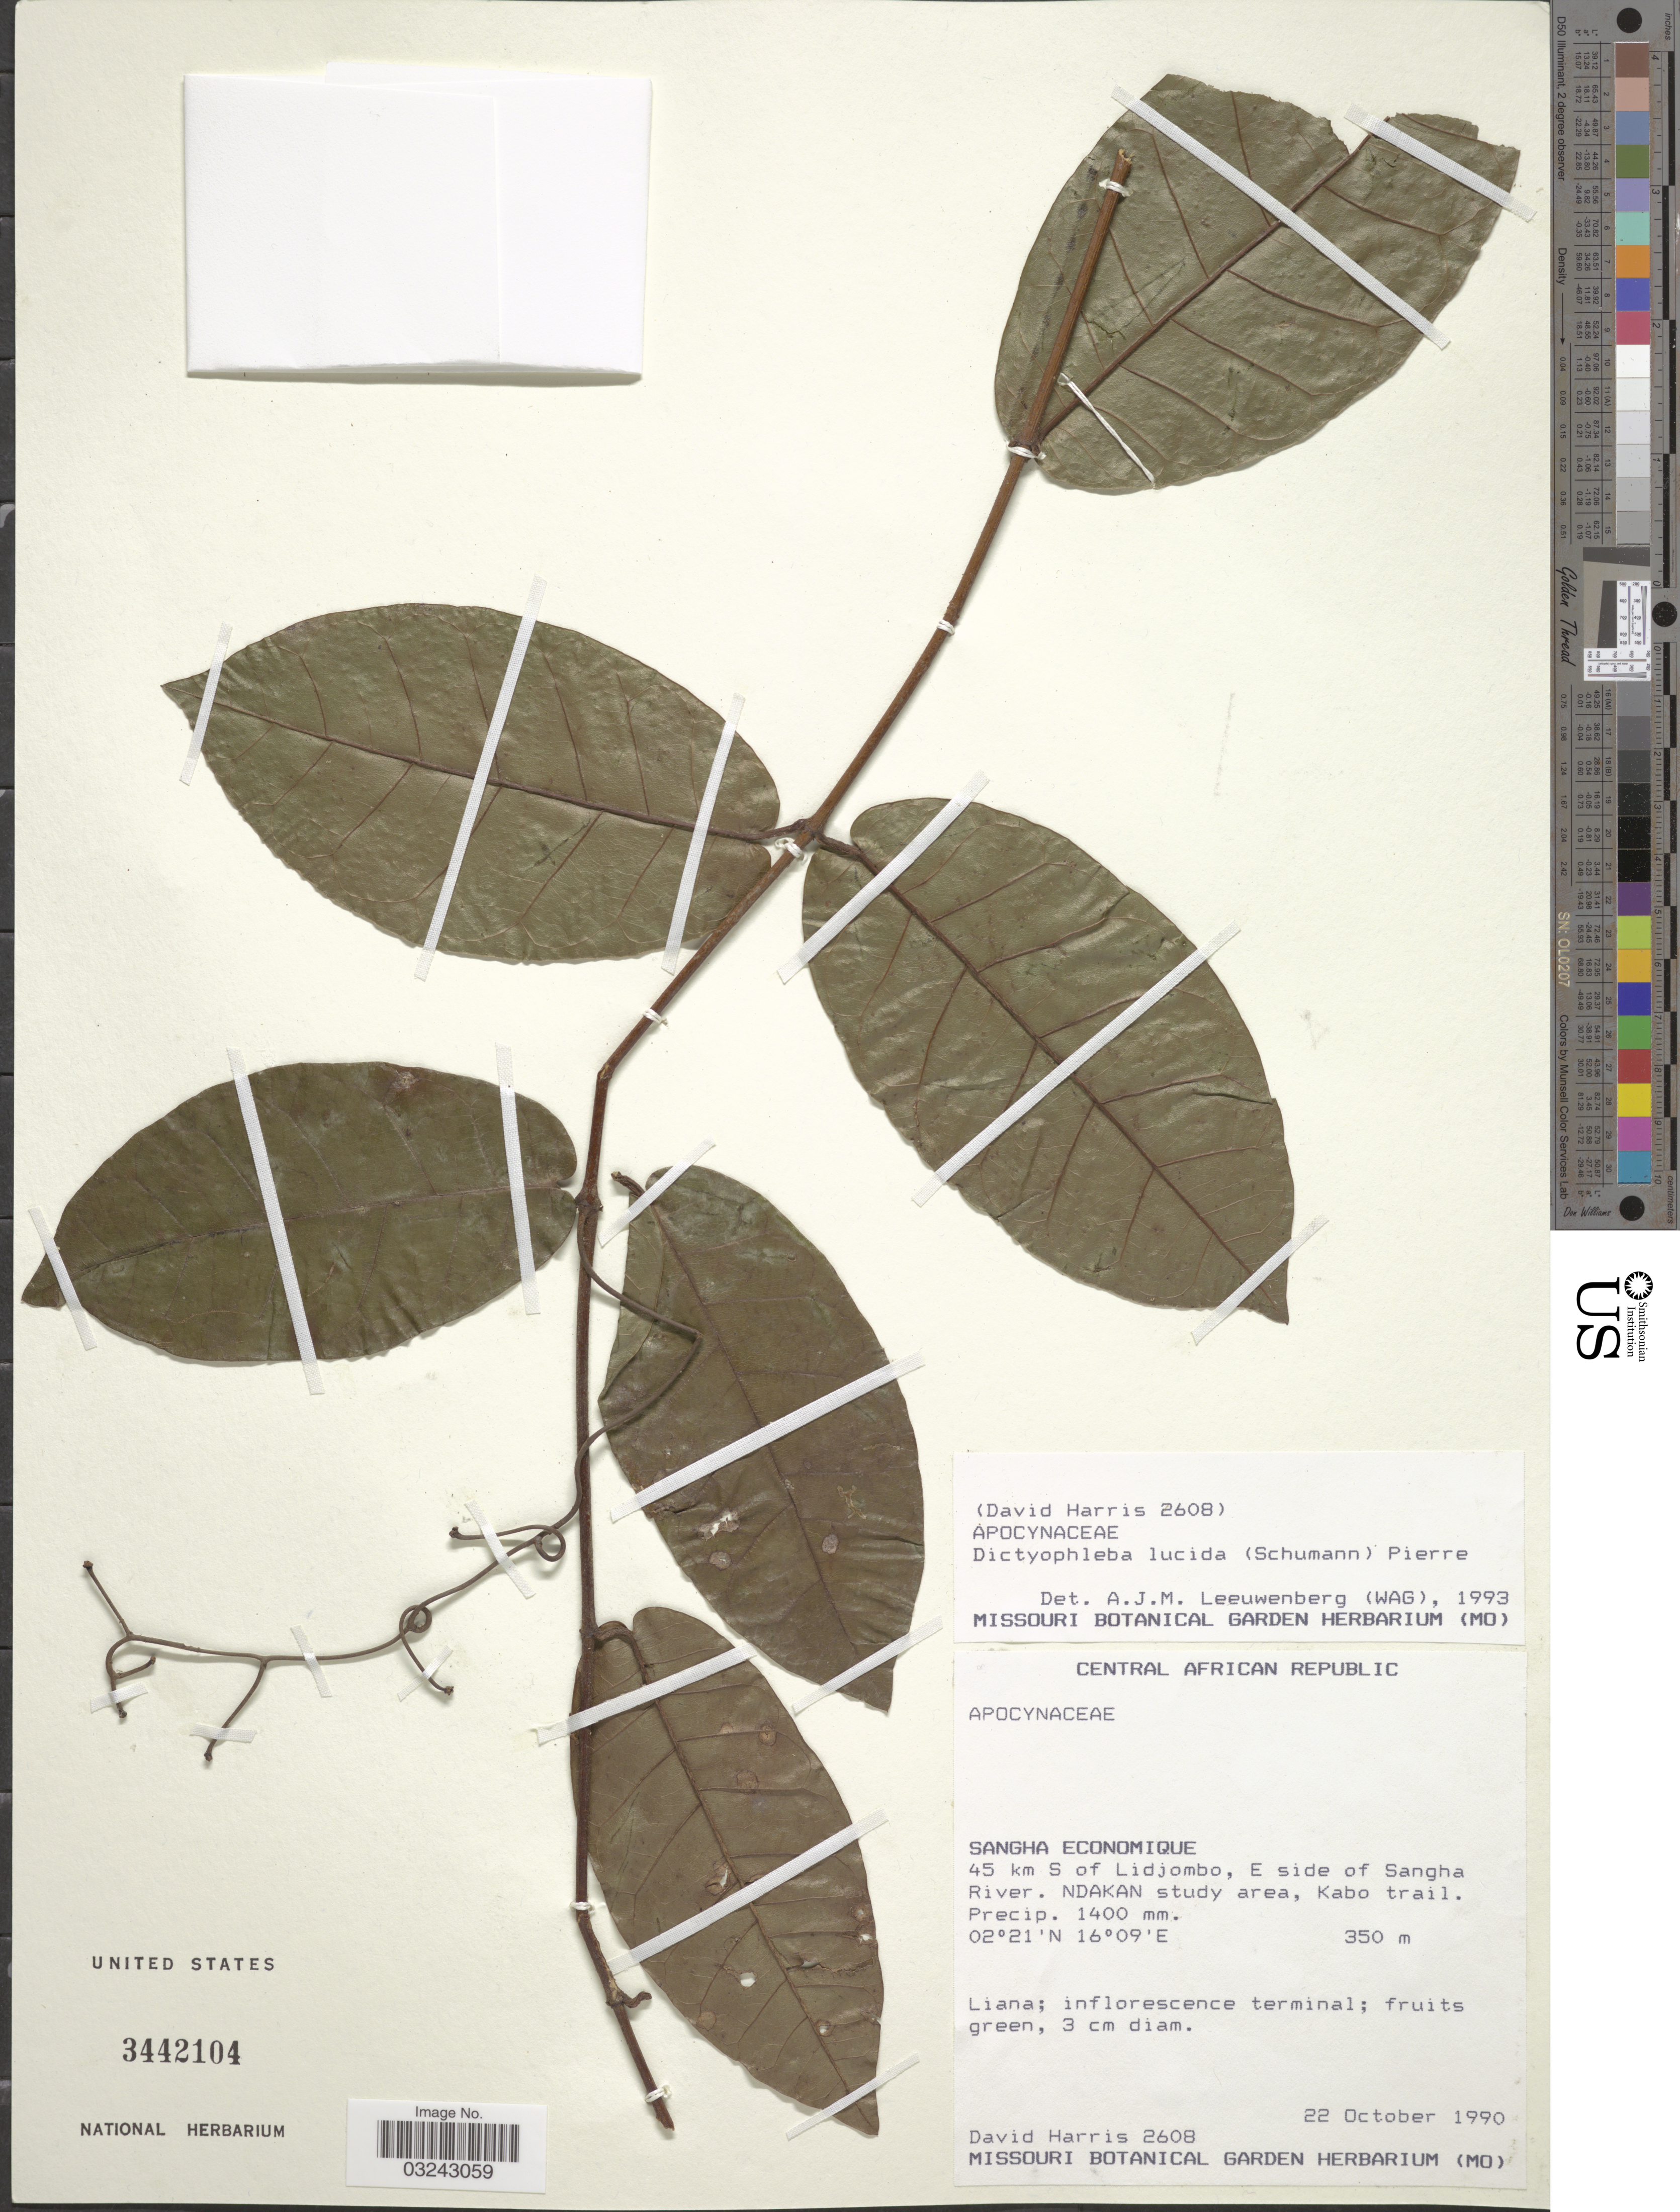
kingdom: Plantae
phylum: Tracheophyta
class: Magnoliopsida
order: Gentianales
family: Apocynaceae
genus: Dictyophleba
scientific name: Dictyophleba lucida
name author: (K. Schum.) Pierre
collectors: D. J. Harris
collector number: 2608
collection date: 1990-10-22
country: Central African Republic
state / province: Sangha-Mbaere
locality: Central African Republic, Sangha Economique, 45 km S of Lidjombo, E side of Sangha River. Ndakan study area, Kabo trail.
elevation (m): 350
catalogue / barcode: US 3442104